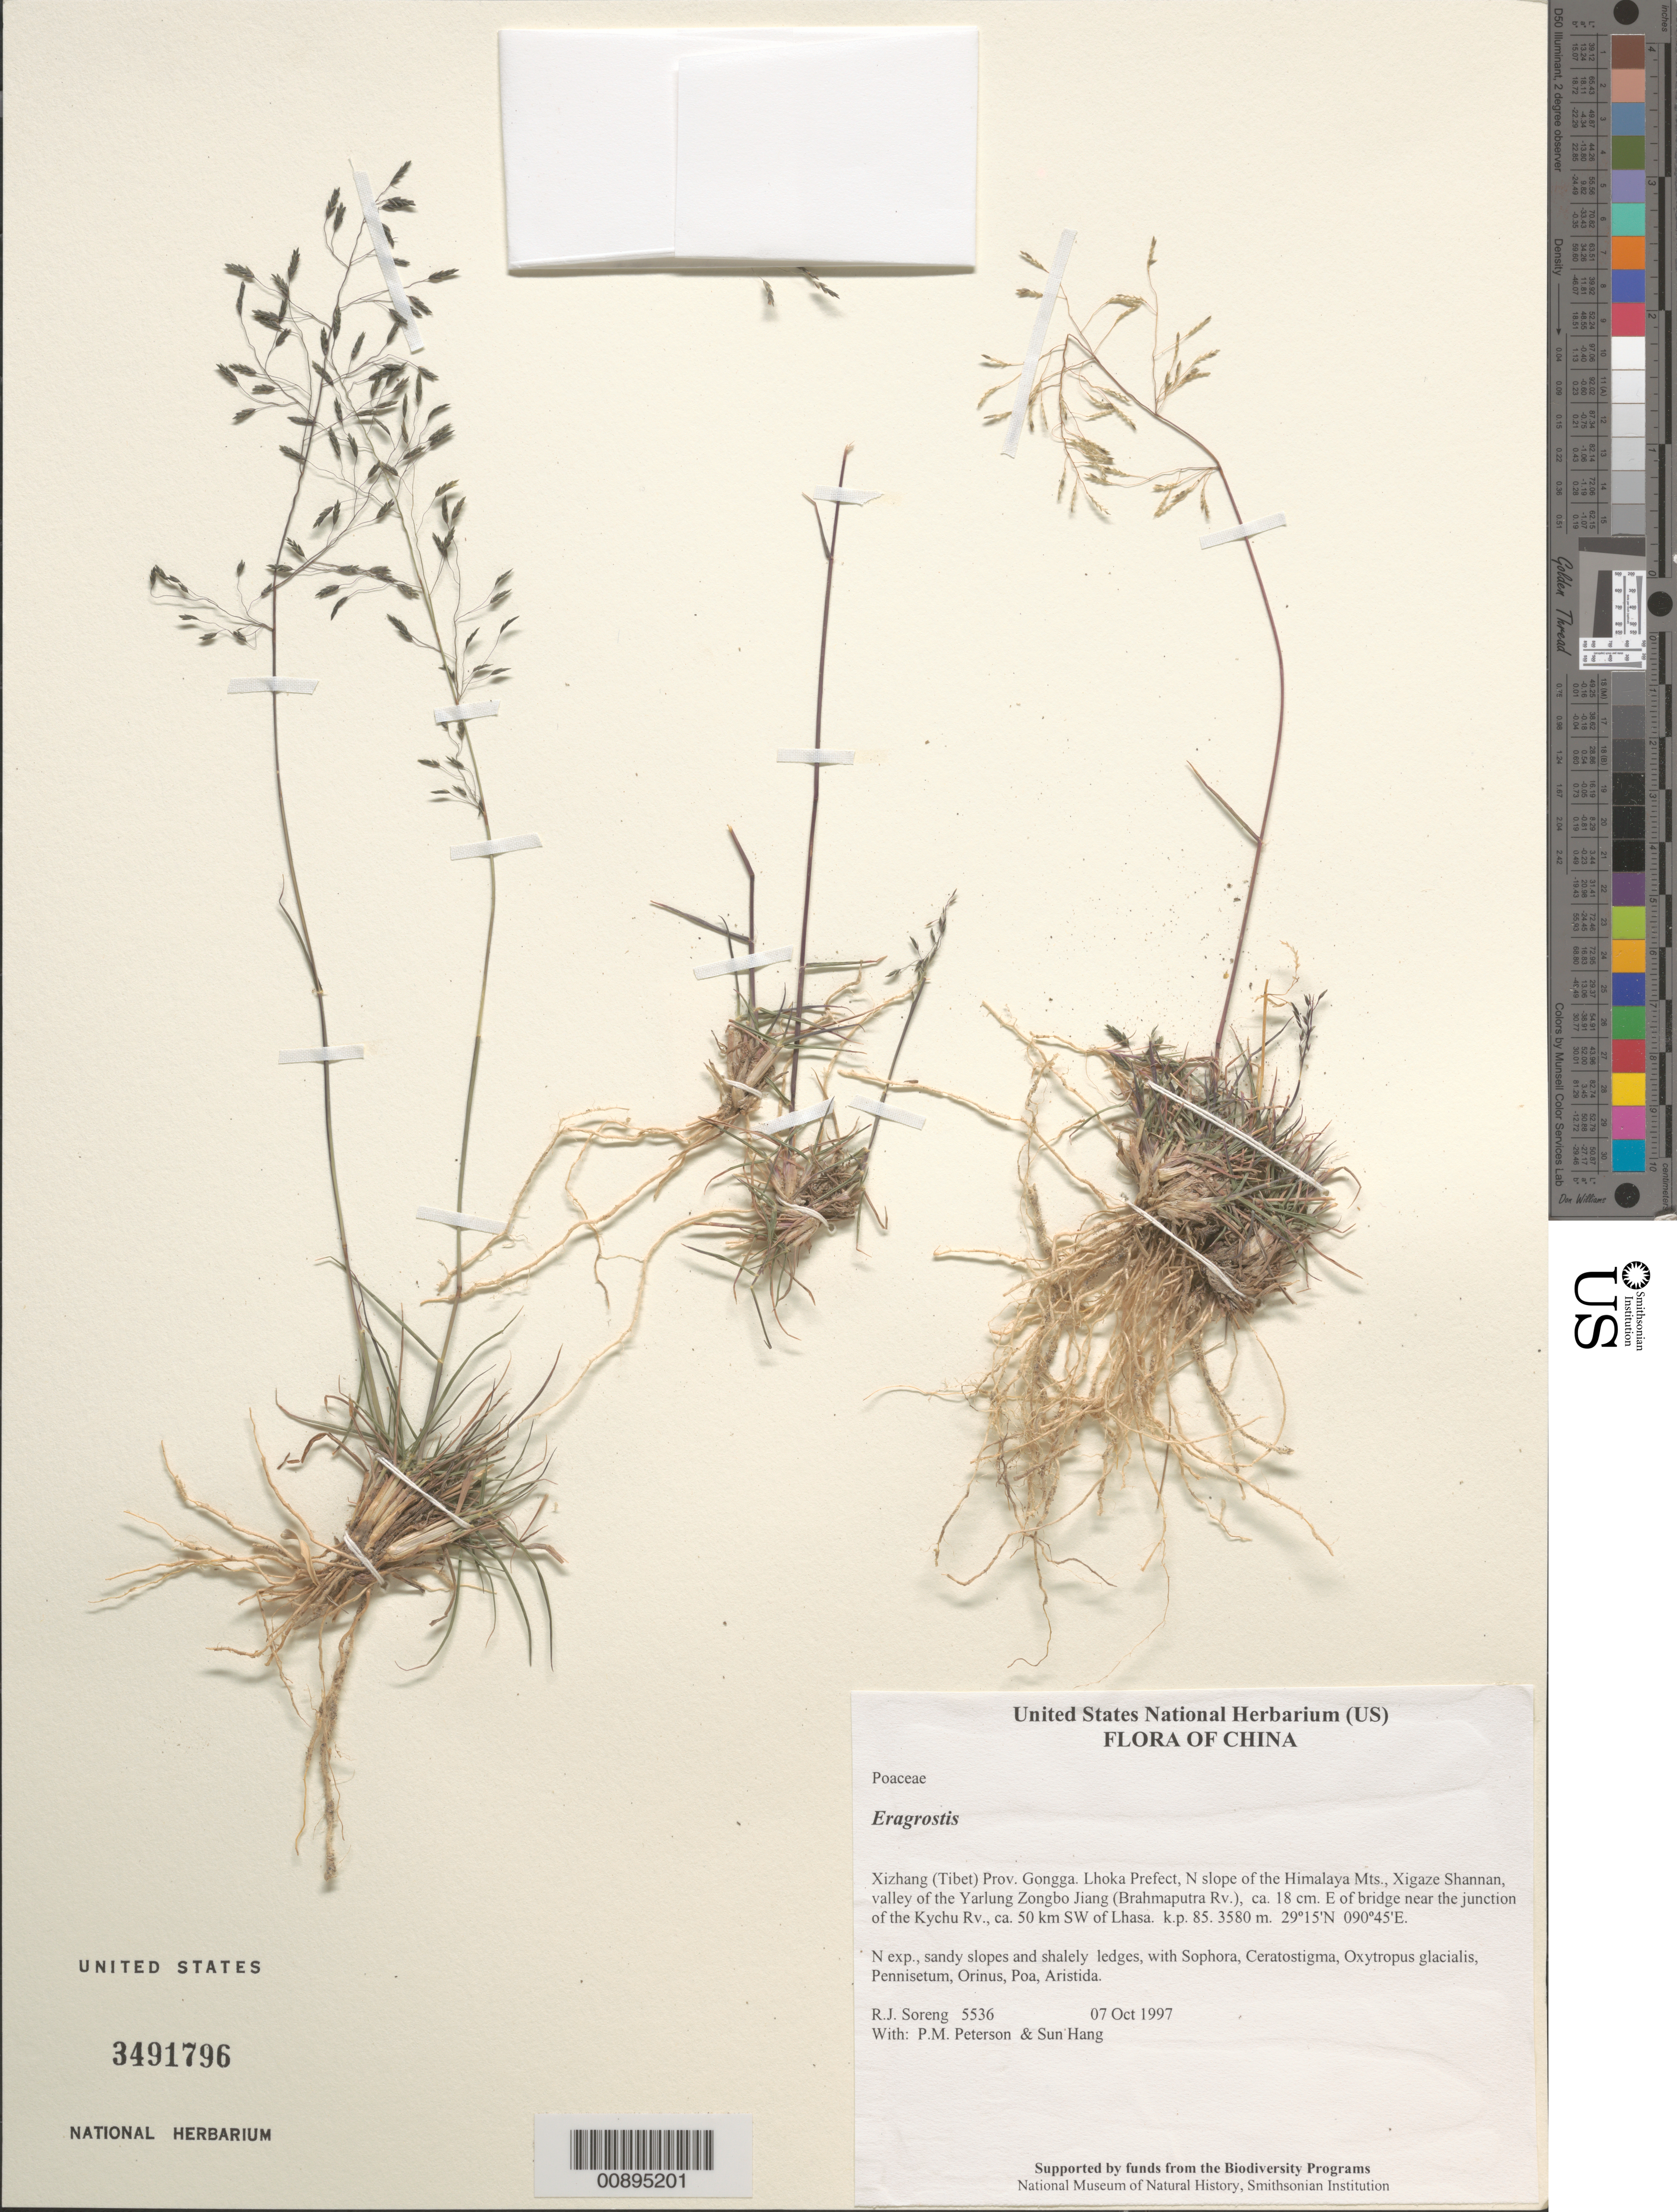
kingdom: Plantae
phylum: Tracheophyta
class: Liliopsida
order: Poales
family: Poaceae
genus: Eragrostis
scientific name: Eragrostis sp.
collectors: R. J. Soreng, P. M. Peterson & Sun Hang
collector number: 5536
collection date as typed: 07 Oct 1997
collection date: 1997-10-07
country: China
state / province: Xizang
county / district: Gongga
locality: Lhoka Prefect, N slope of the Himalaya Mts., Xigaze Shannan, valley of the Yarlung Zongbo Jiang (Brahmaputra Rv.), ca. 18 cm. E of bridge near the junction of the Kychu Rv., ca. 50 km SW of Lhasa. k.p. 85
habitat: N exp., sandy slopes and shalely ledges, with Sophora, Ceratostigma, Oxytropus glacialis, Pennisetum, Orinus, Poa, Aristida.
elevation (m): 3580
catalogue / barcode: US 3491796